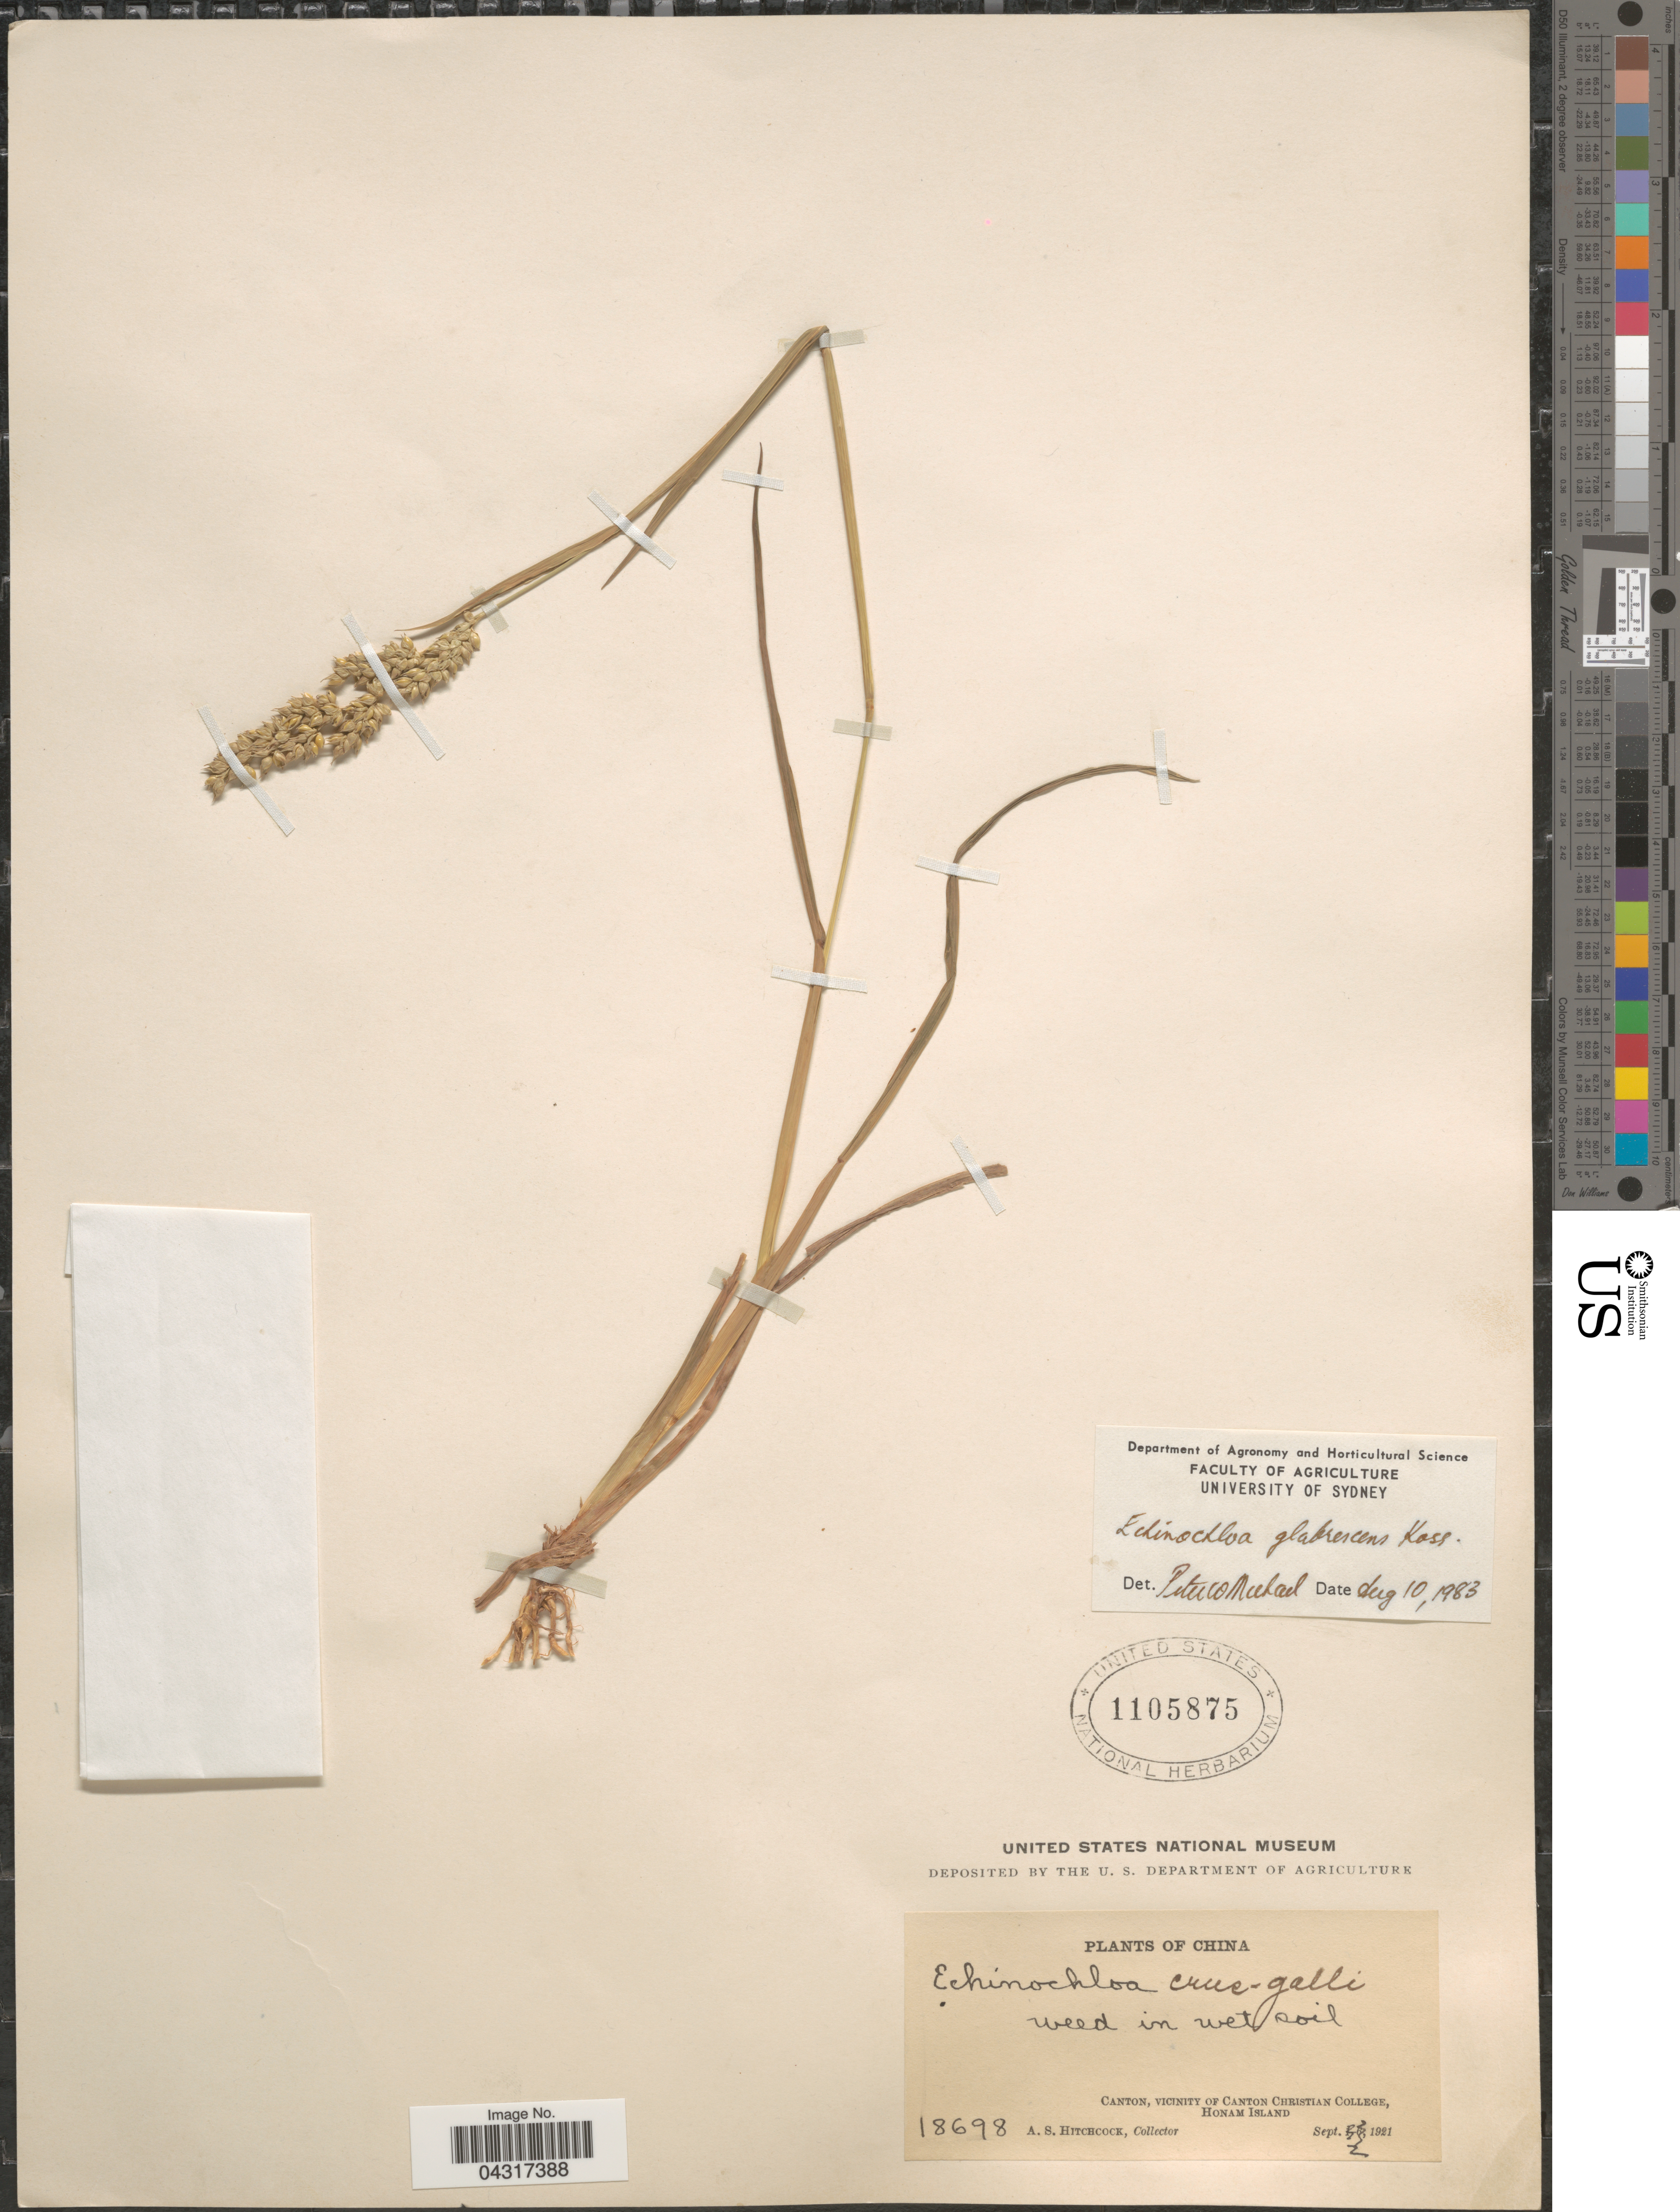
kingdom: Plantae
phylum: Tracheophyta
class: Liliopsida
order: Poales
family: Poaceae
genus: Echinochloa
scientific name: Echinochloa glabrescens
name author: Munro ex Hook. f.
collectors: A. S. Hitchcock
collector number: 18698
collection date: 1921-09-02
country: China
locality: In wet soil. Canton, vicinity of Canton Christian College, Honam Island.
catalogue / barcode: US 1105875